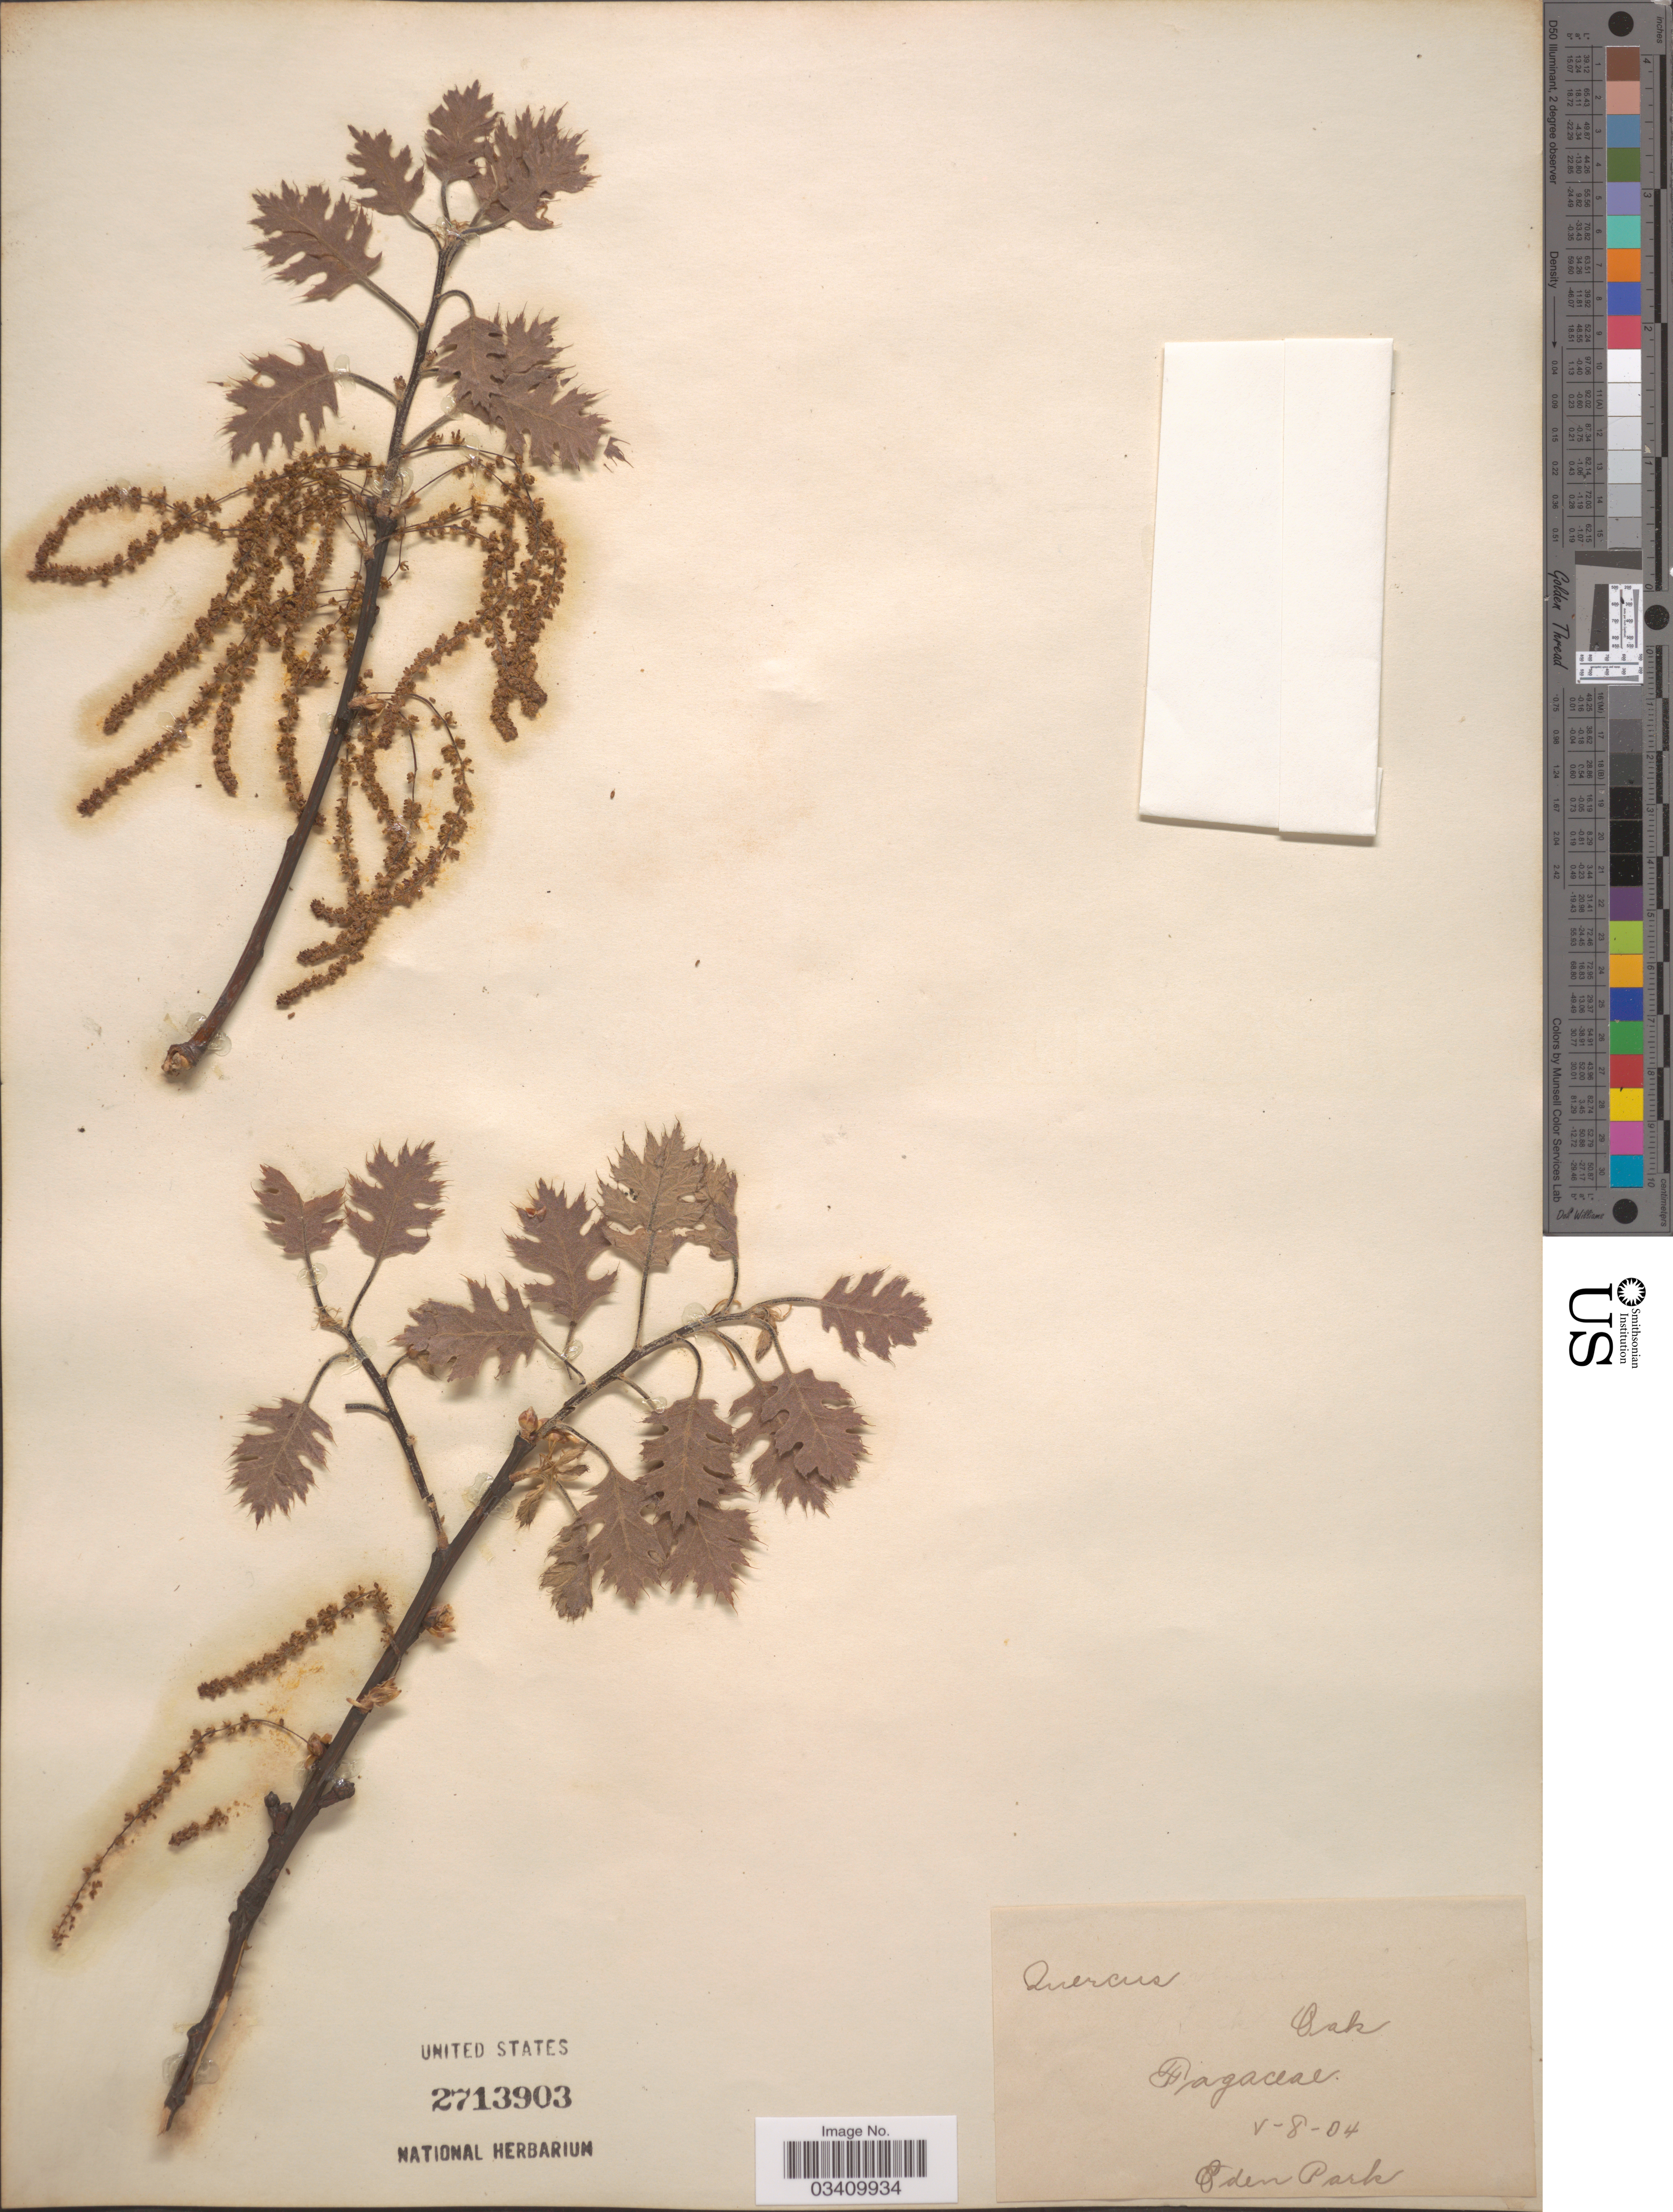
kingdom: Plantae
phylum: Tracheophyta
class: Magnoliopsida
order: Fagales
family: Fagaceae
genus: Quercus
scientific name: Quercus sp.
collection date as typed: Transcribed d/m/y: 8/5/4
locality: Oden Park.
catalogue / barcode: US 2713903